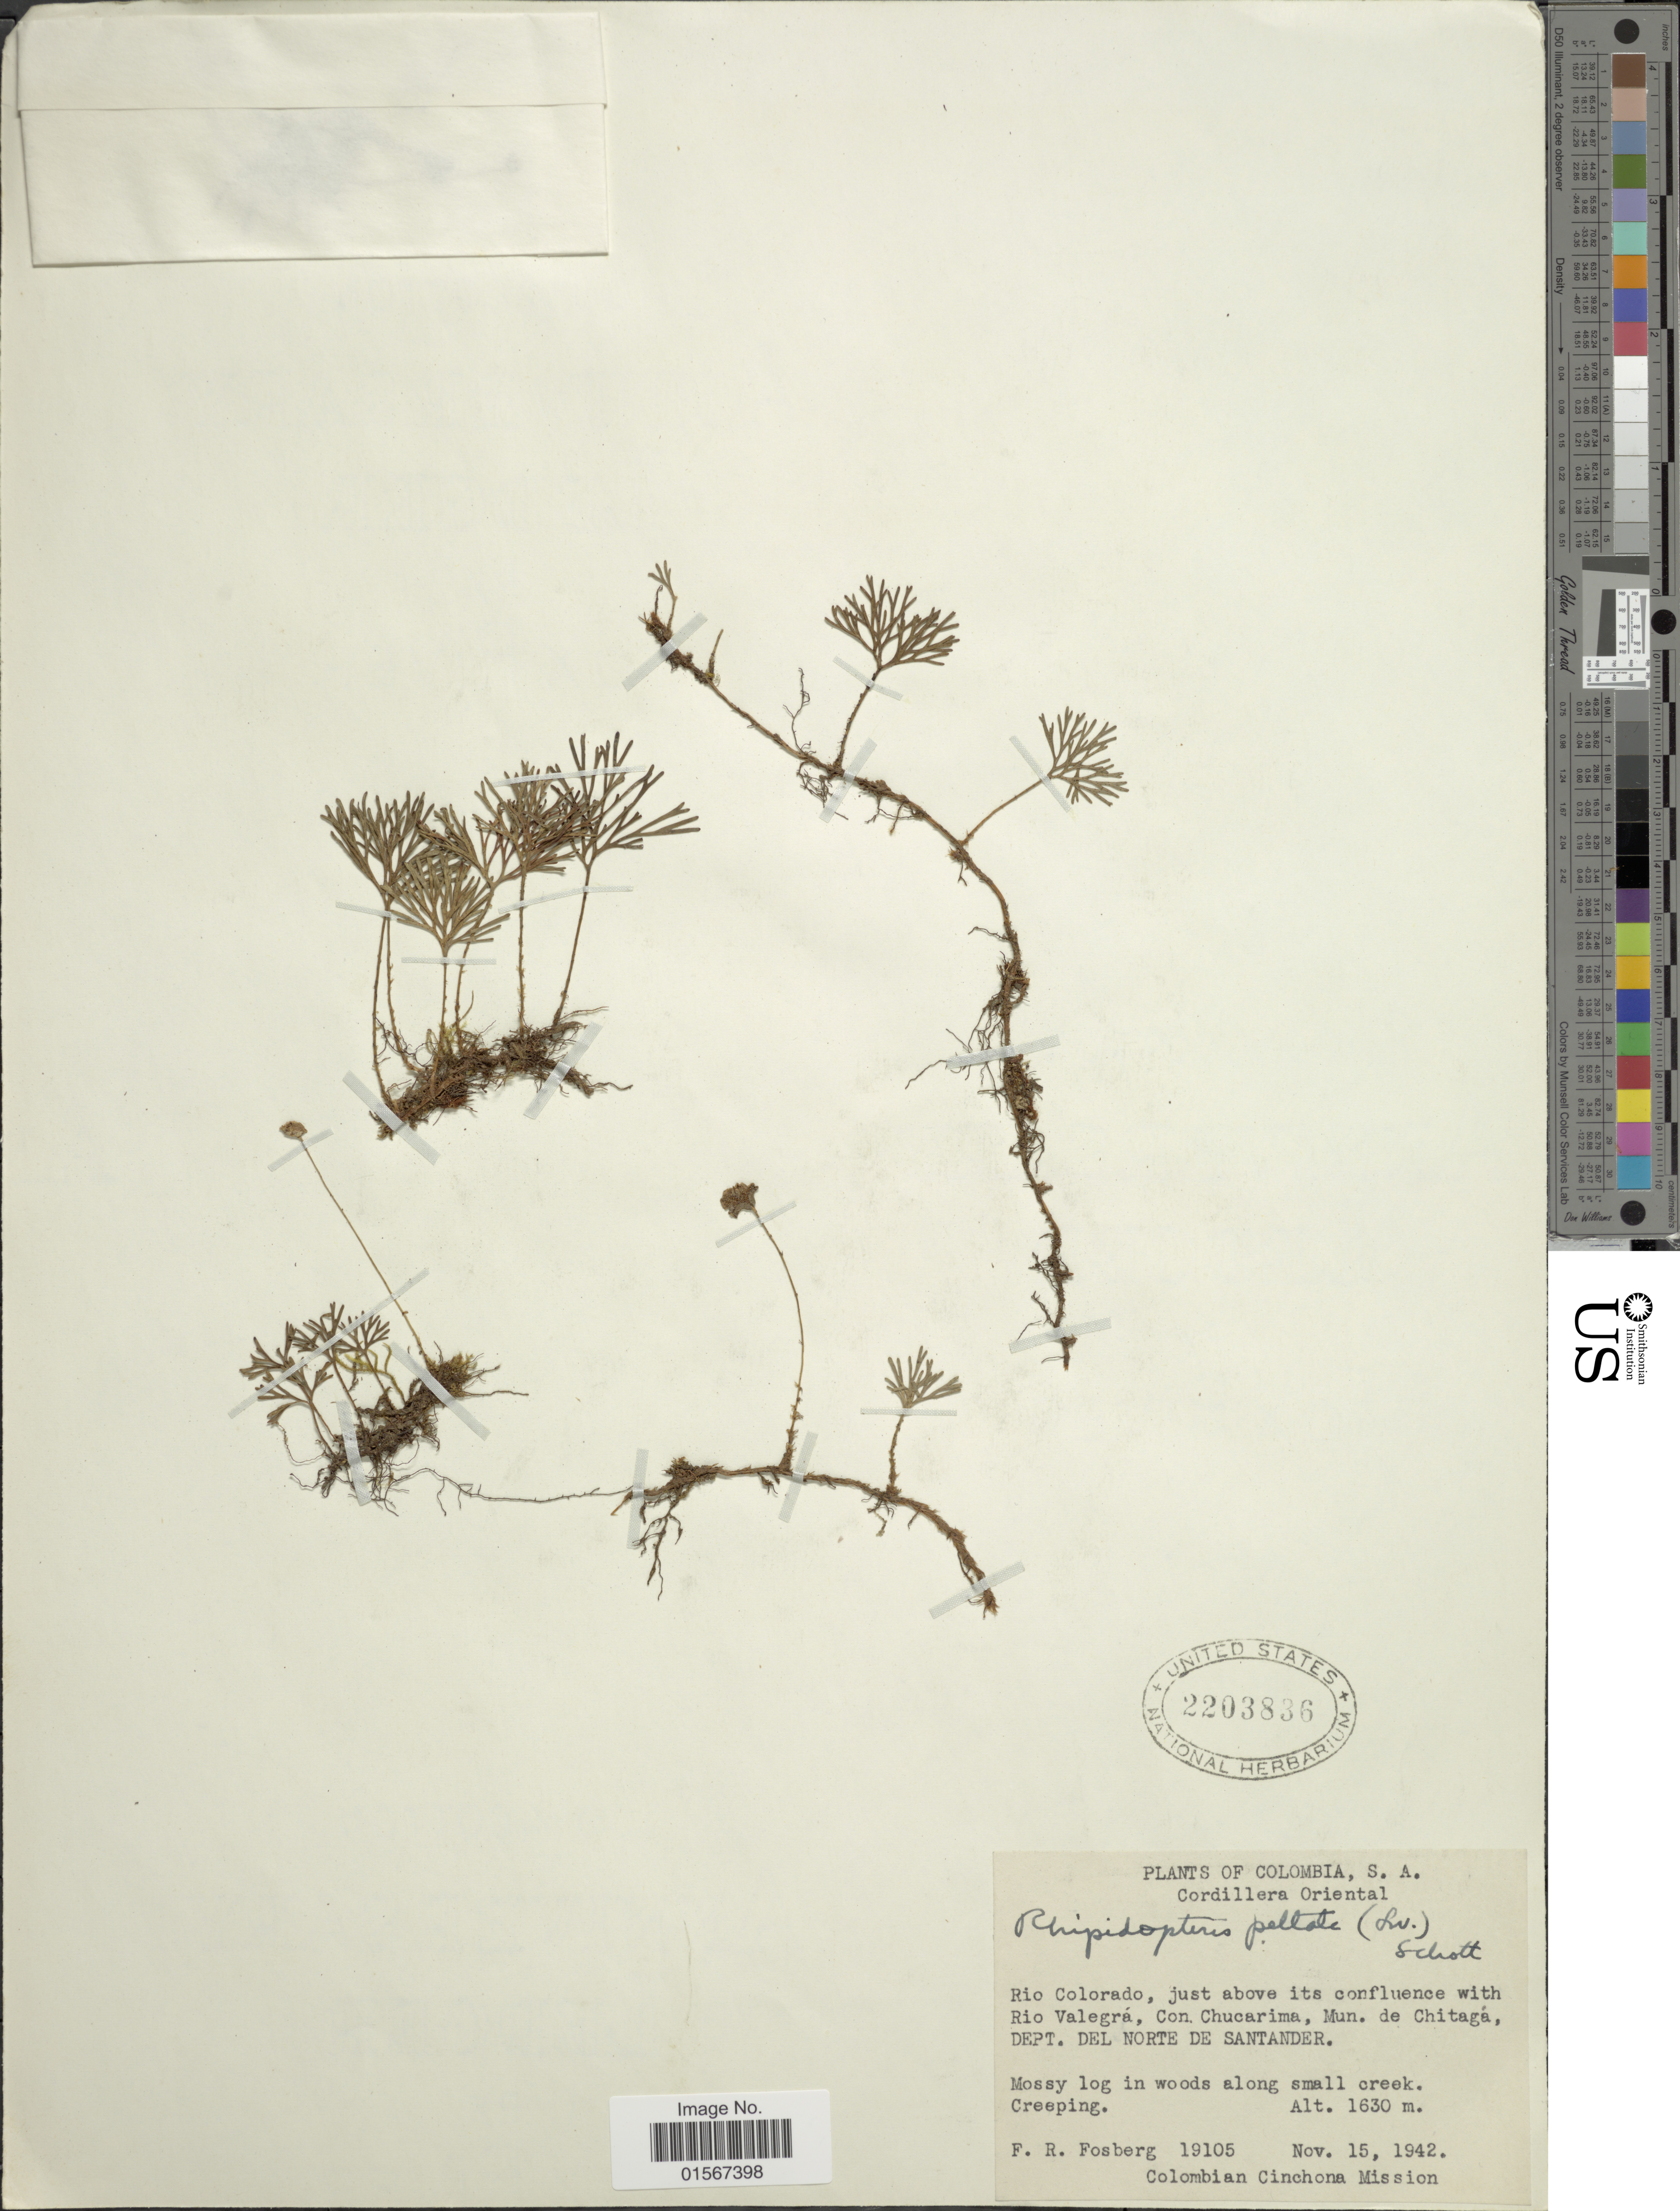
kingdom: Plantae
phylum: Tracheophyta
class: Polypodiopsida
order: Polypodiales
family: Dryopteridaceae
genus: Elaphoglossum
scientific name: Elaphoglossum peltatum f. peltatum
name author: (Sw.) Urb.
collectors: F. R. Fosberg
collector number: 19105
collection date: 1942-11-15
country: Colombia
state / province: Norte de Santander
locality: Colombia, S.A. Cordillera Oriental, Río Colorado, just above its confluence with Río Valegrá, Con. Chucarime, Mun. de Chitagá, Dept. del Norte de Santander.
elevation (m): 1630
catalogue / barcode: US 2203836